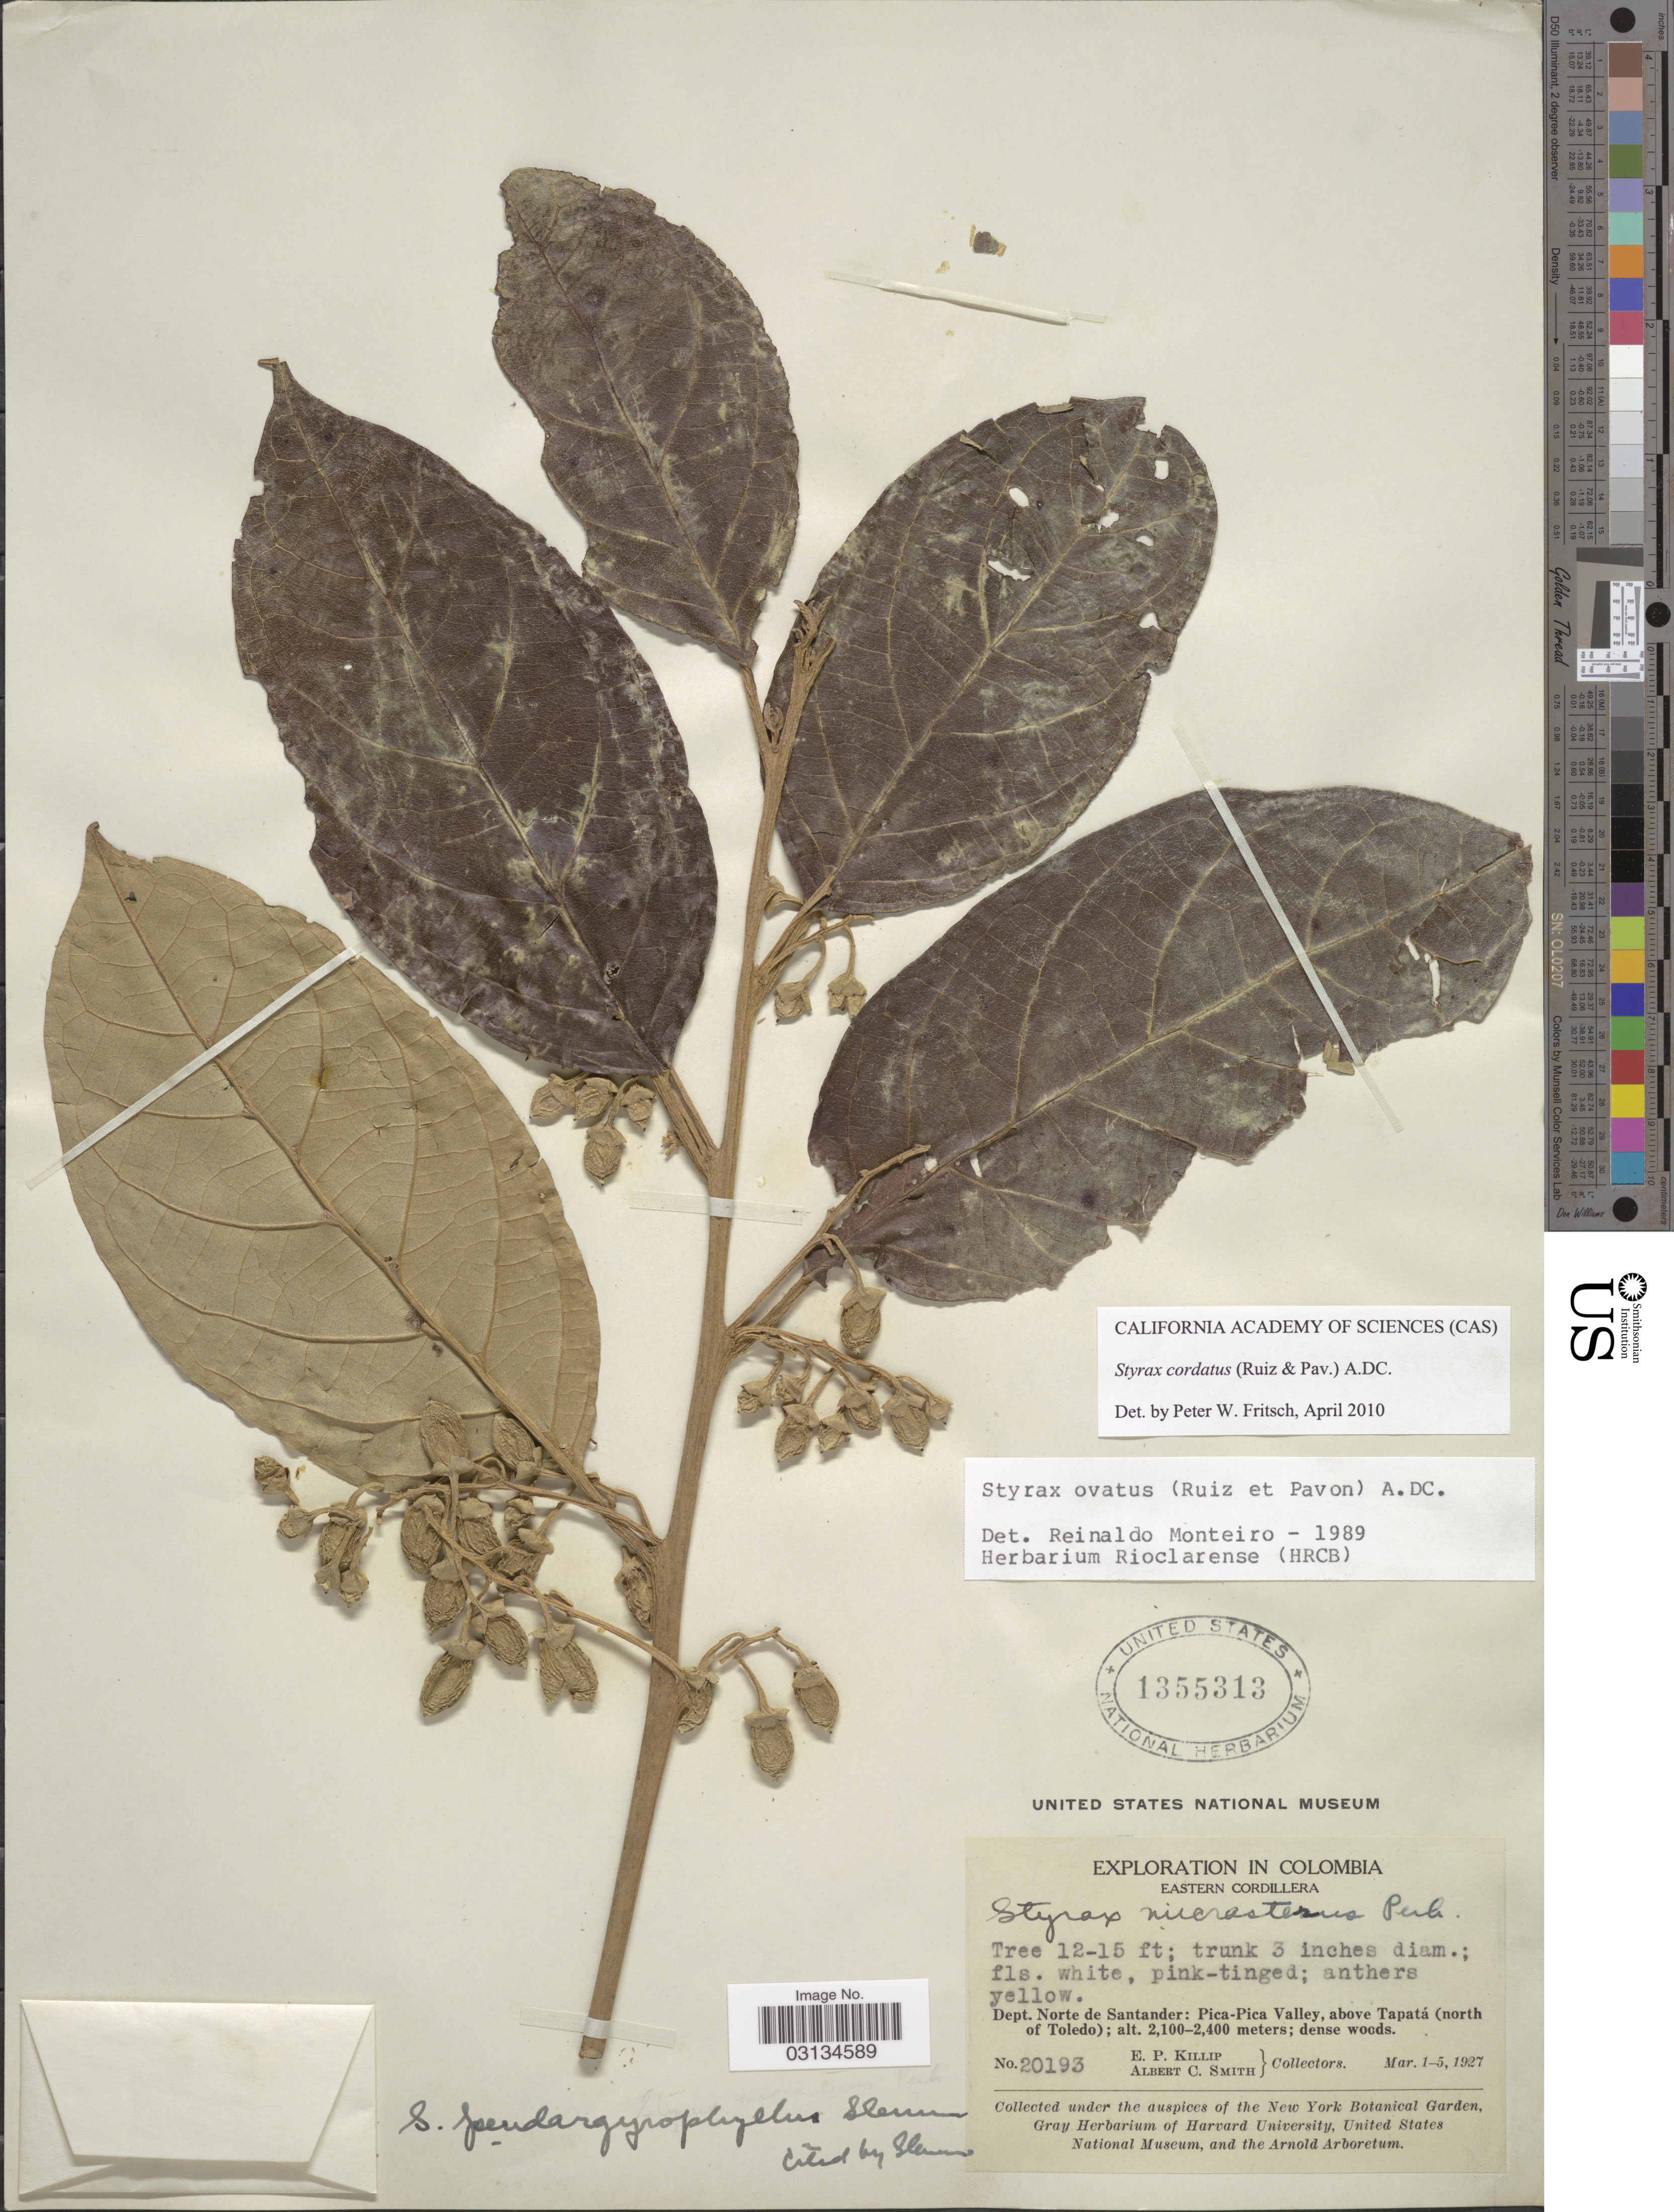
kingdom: Plantae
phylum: Tracheophyta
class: Magnoliopsida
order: Ericales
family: Styracaceae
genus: Styrax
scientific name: Styrax cordatus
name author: (Ruiz & Pav.) A. DC.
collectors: E. P. Killip & A. C. Smith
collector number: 20193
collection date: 1927-03-01/1927-03-05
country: Colombia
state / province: Norte de Santander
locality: Eastern Cordillera. Dept. Norte de Santander: Pica-Pica Valley, above Tapatá (north of Toledo).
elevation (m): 2100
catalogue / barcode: US 1355313